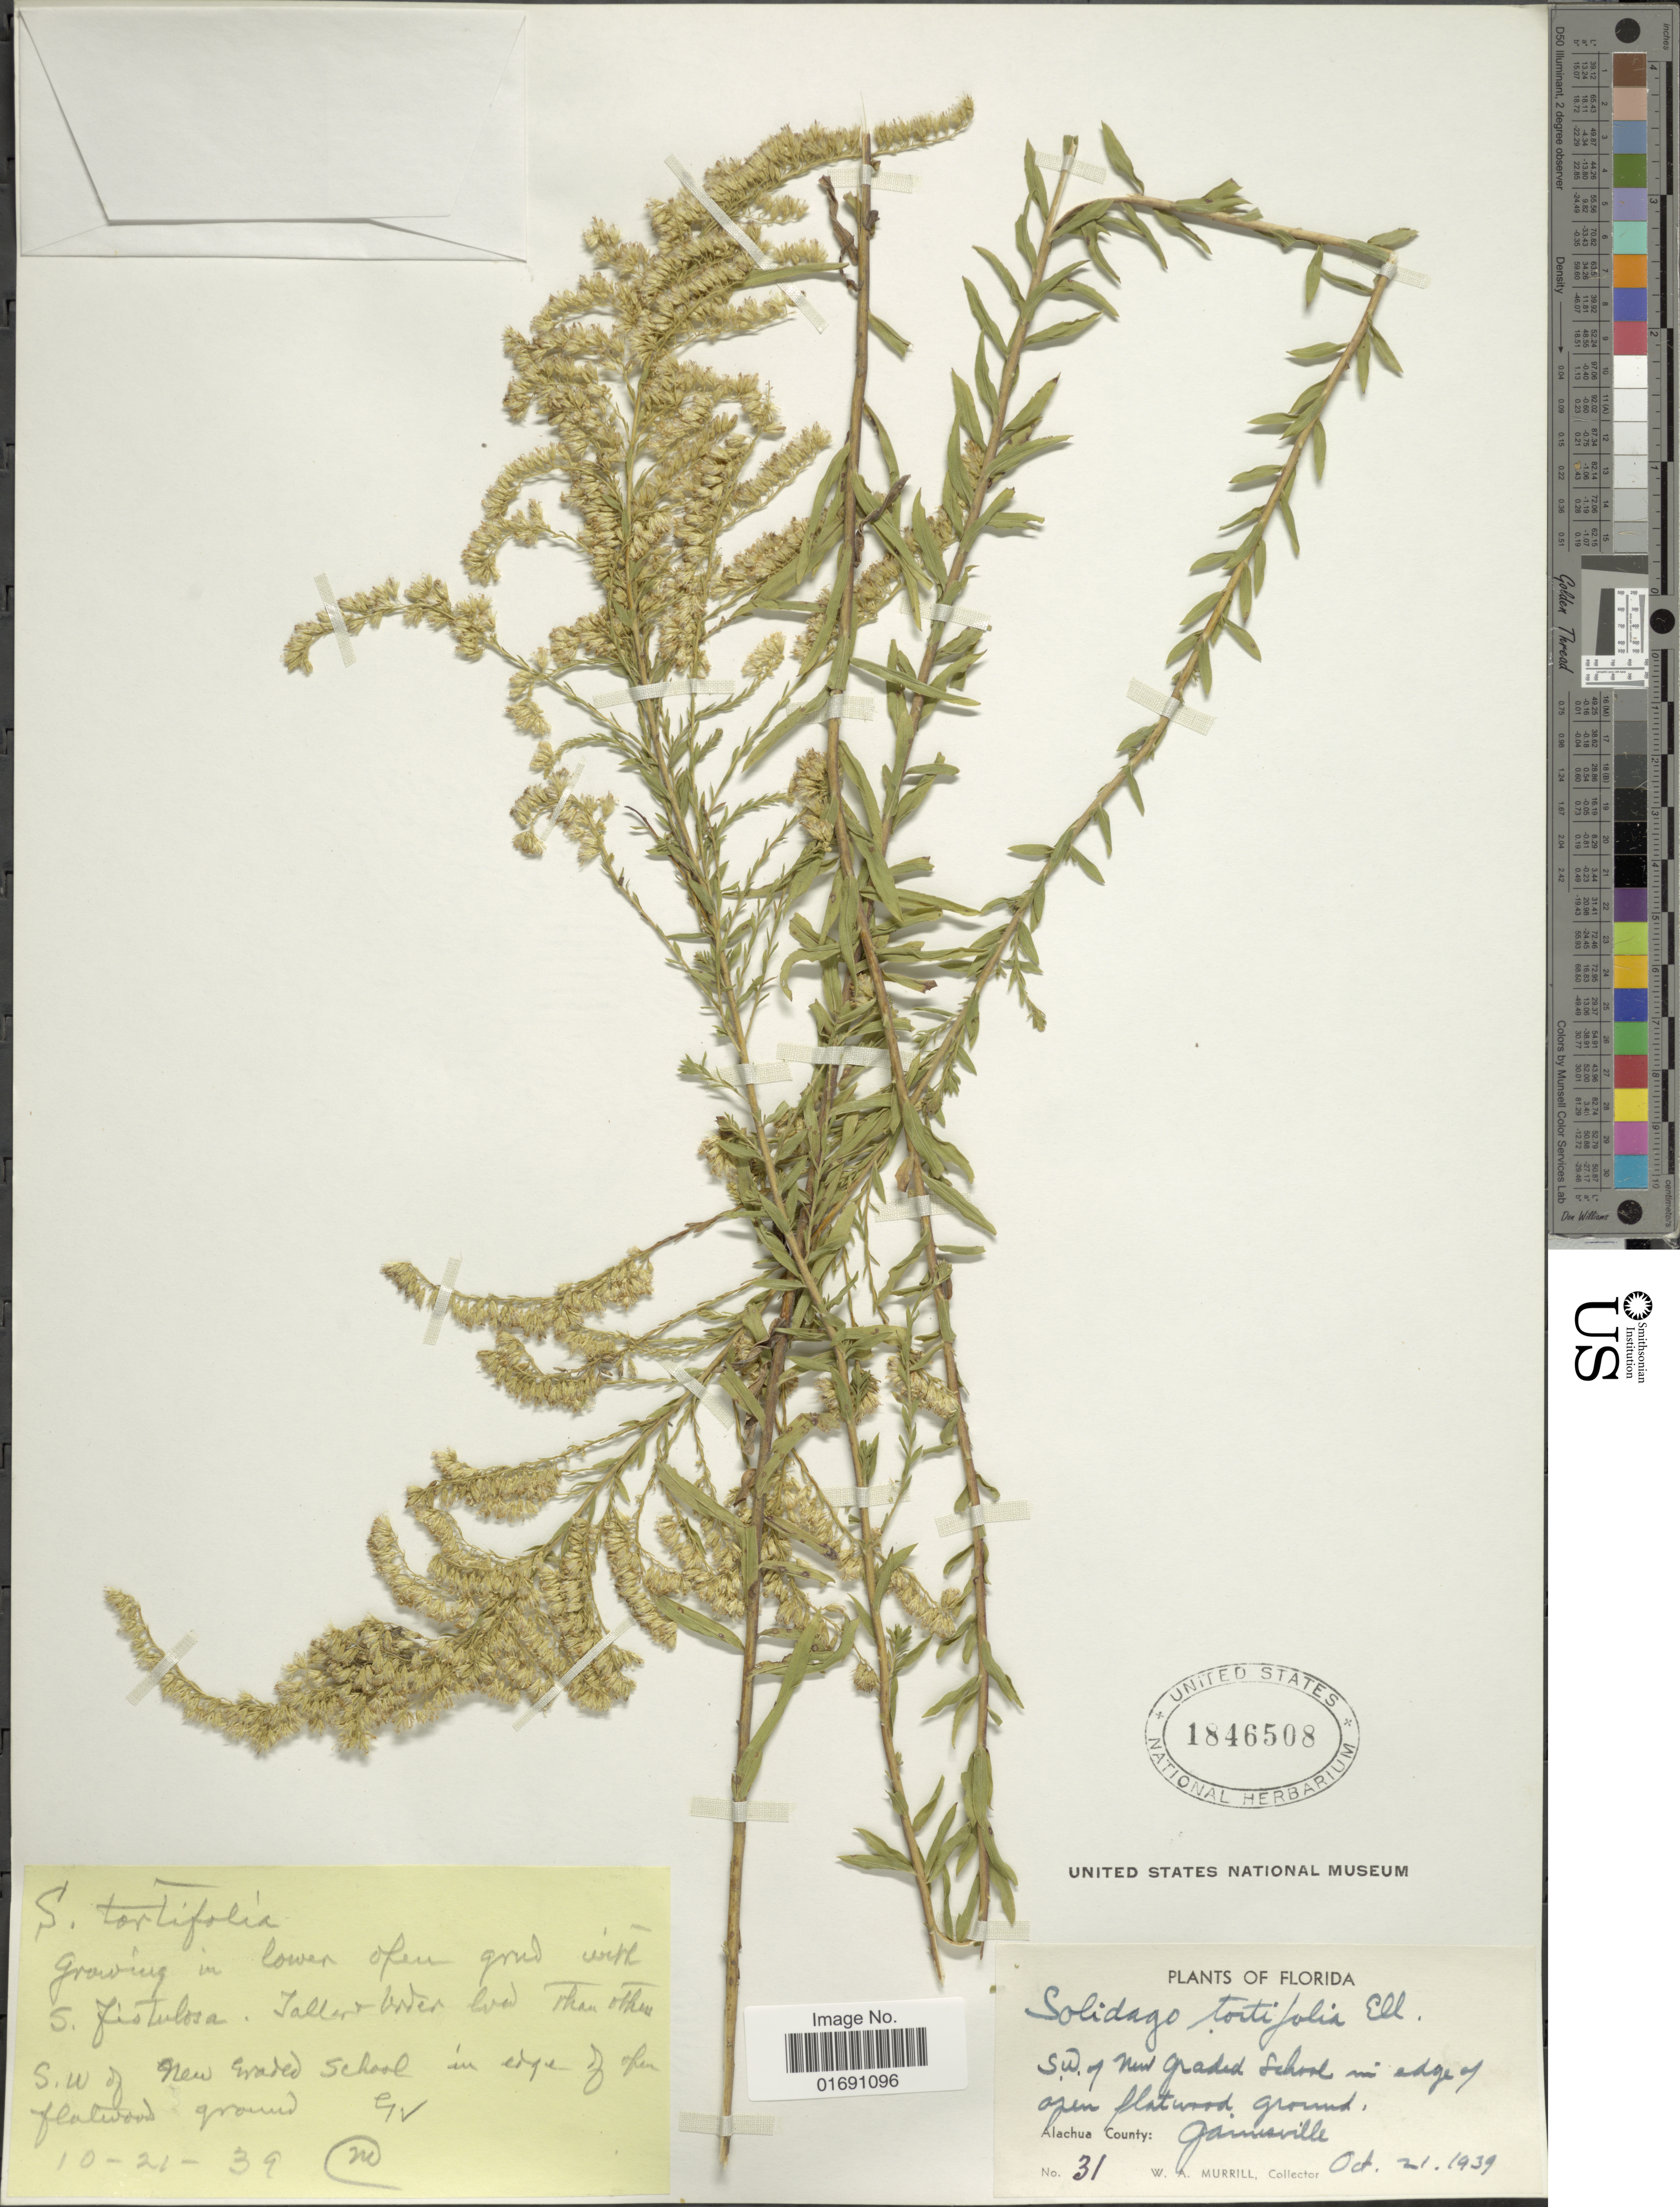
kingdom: Plantae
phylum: Tracheophyta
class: Magnoliopsida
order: Asterales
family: Asteraceae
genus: Solidago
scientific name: Solidago tortifolia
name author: Elliott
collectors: W. A. Murrill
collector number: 31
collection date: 1939-10-21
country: United States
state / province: Florida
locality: S.W. of New Graded School in edge of open flatwood ground, Alachua County: Gainesville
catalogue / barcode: US 1846508